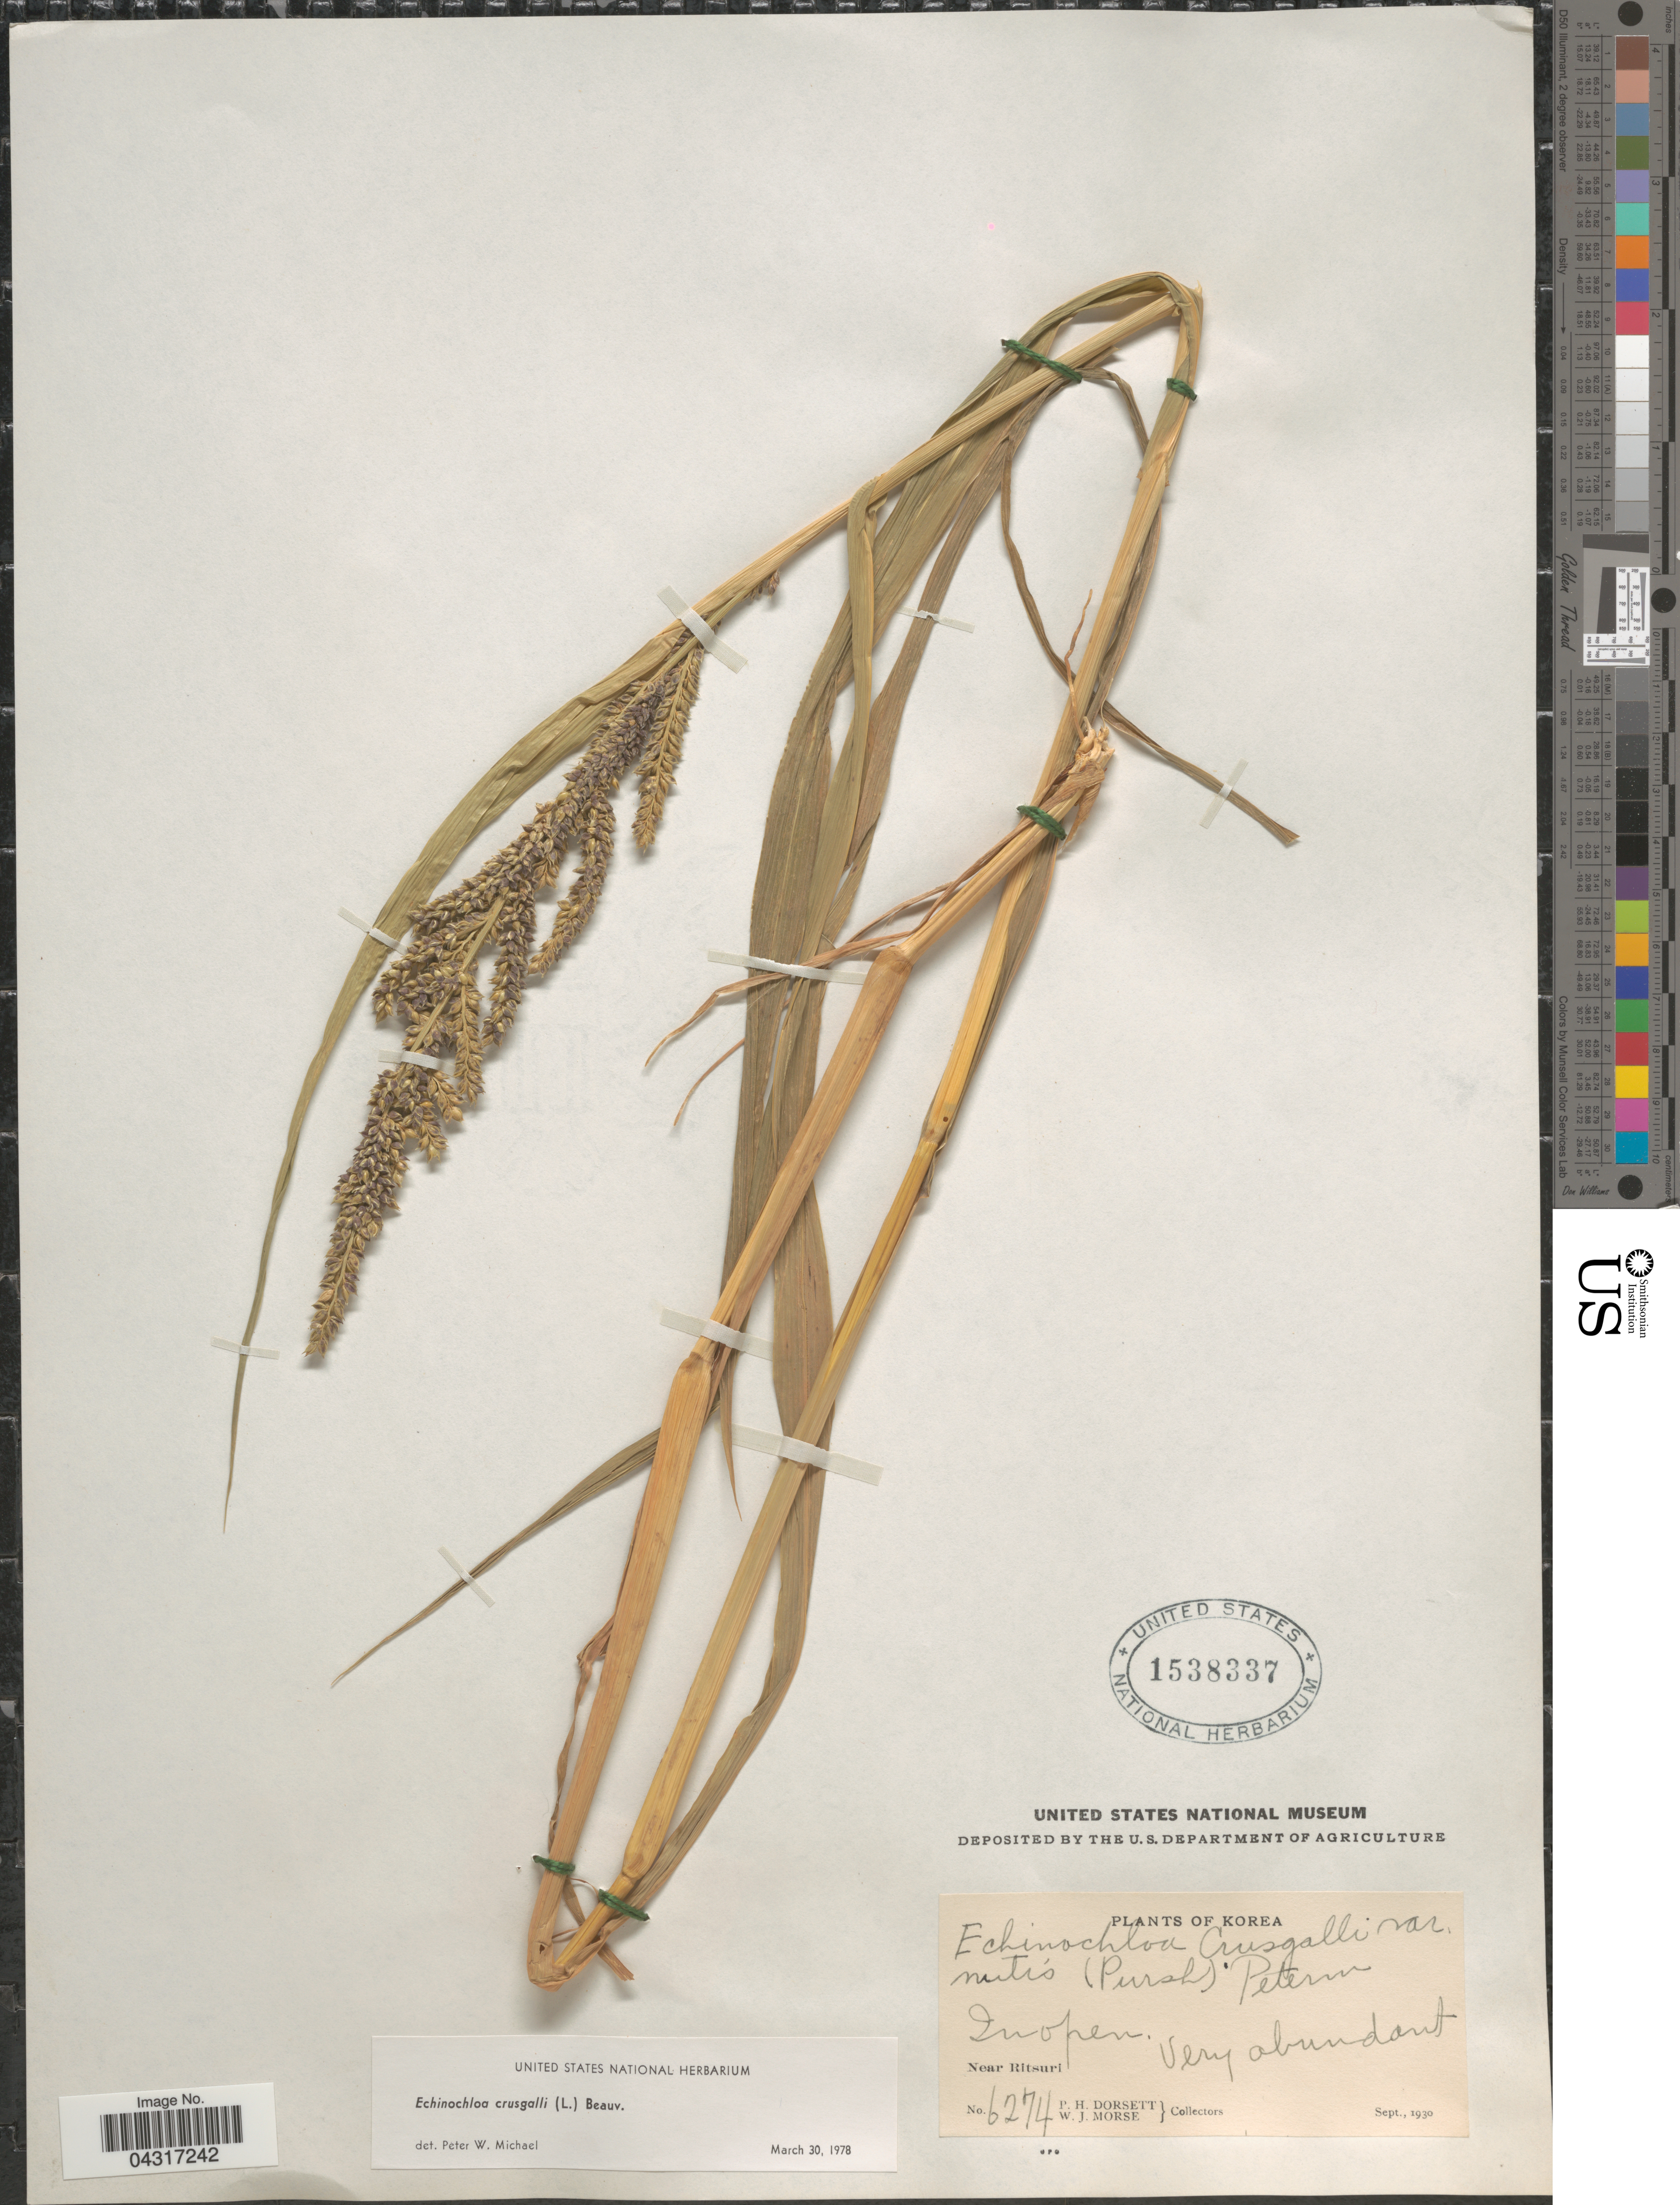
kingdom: Plantae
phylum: Tracheophyta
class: Liliopsida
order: Poales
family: Poaceae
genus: Echinochloa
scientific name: Echinochloa crus-galli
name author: (L.) P. Beauv.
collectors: P. H. Dorsett & W. J. Morse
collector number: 6274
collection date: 1930-09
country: North Korea / South Korea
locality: In open. Very abundant. Near Ritsuri.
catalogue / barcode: US 1538337